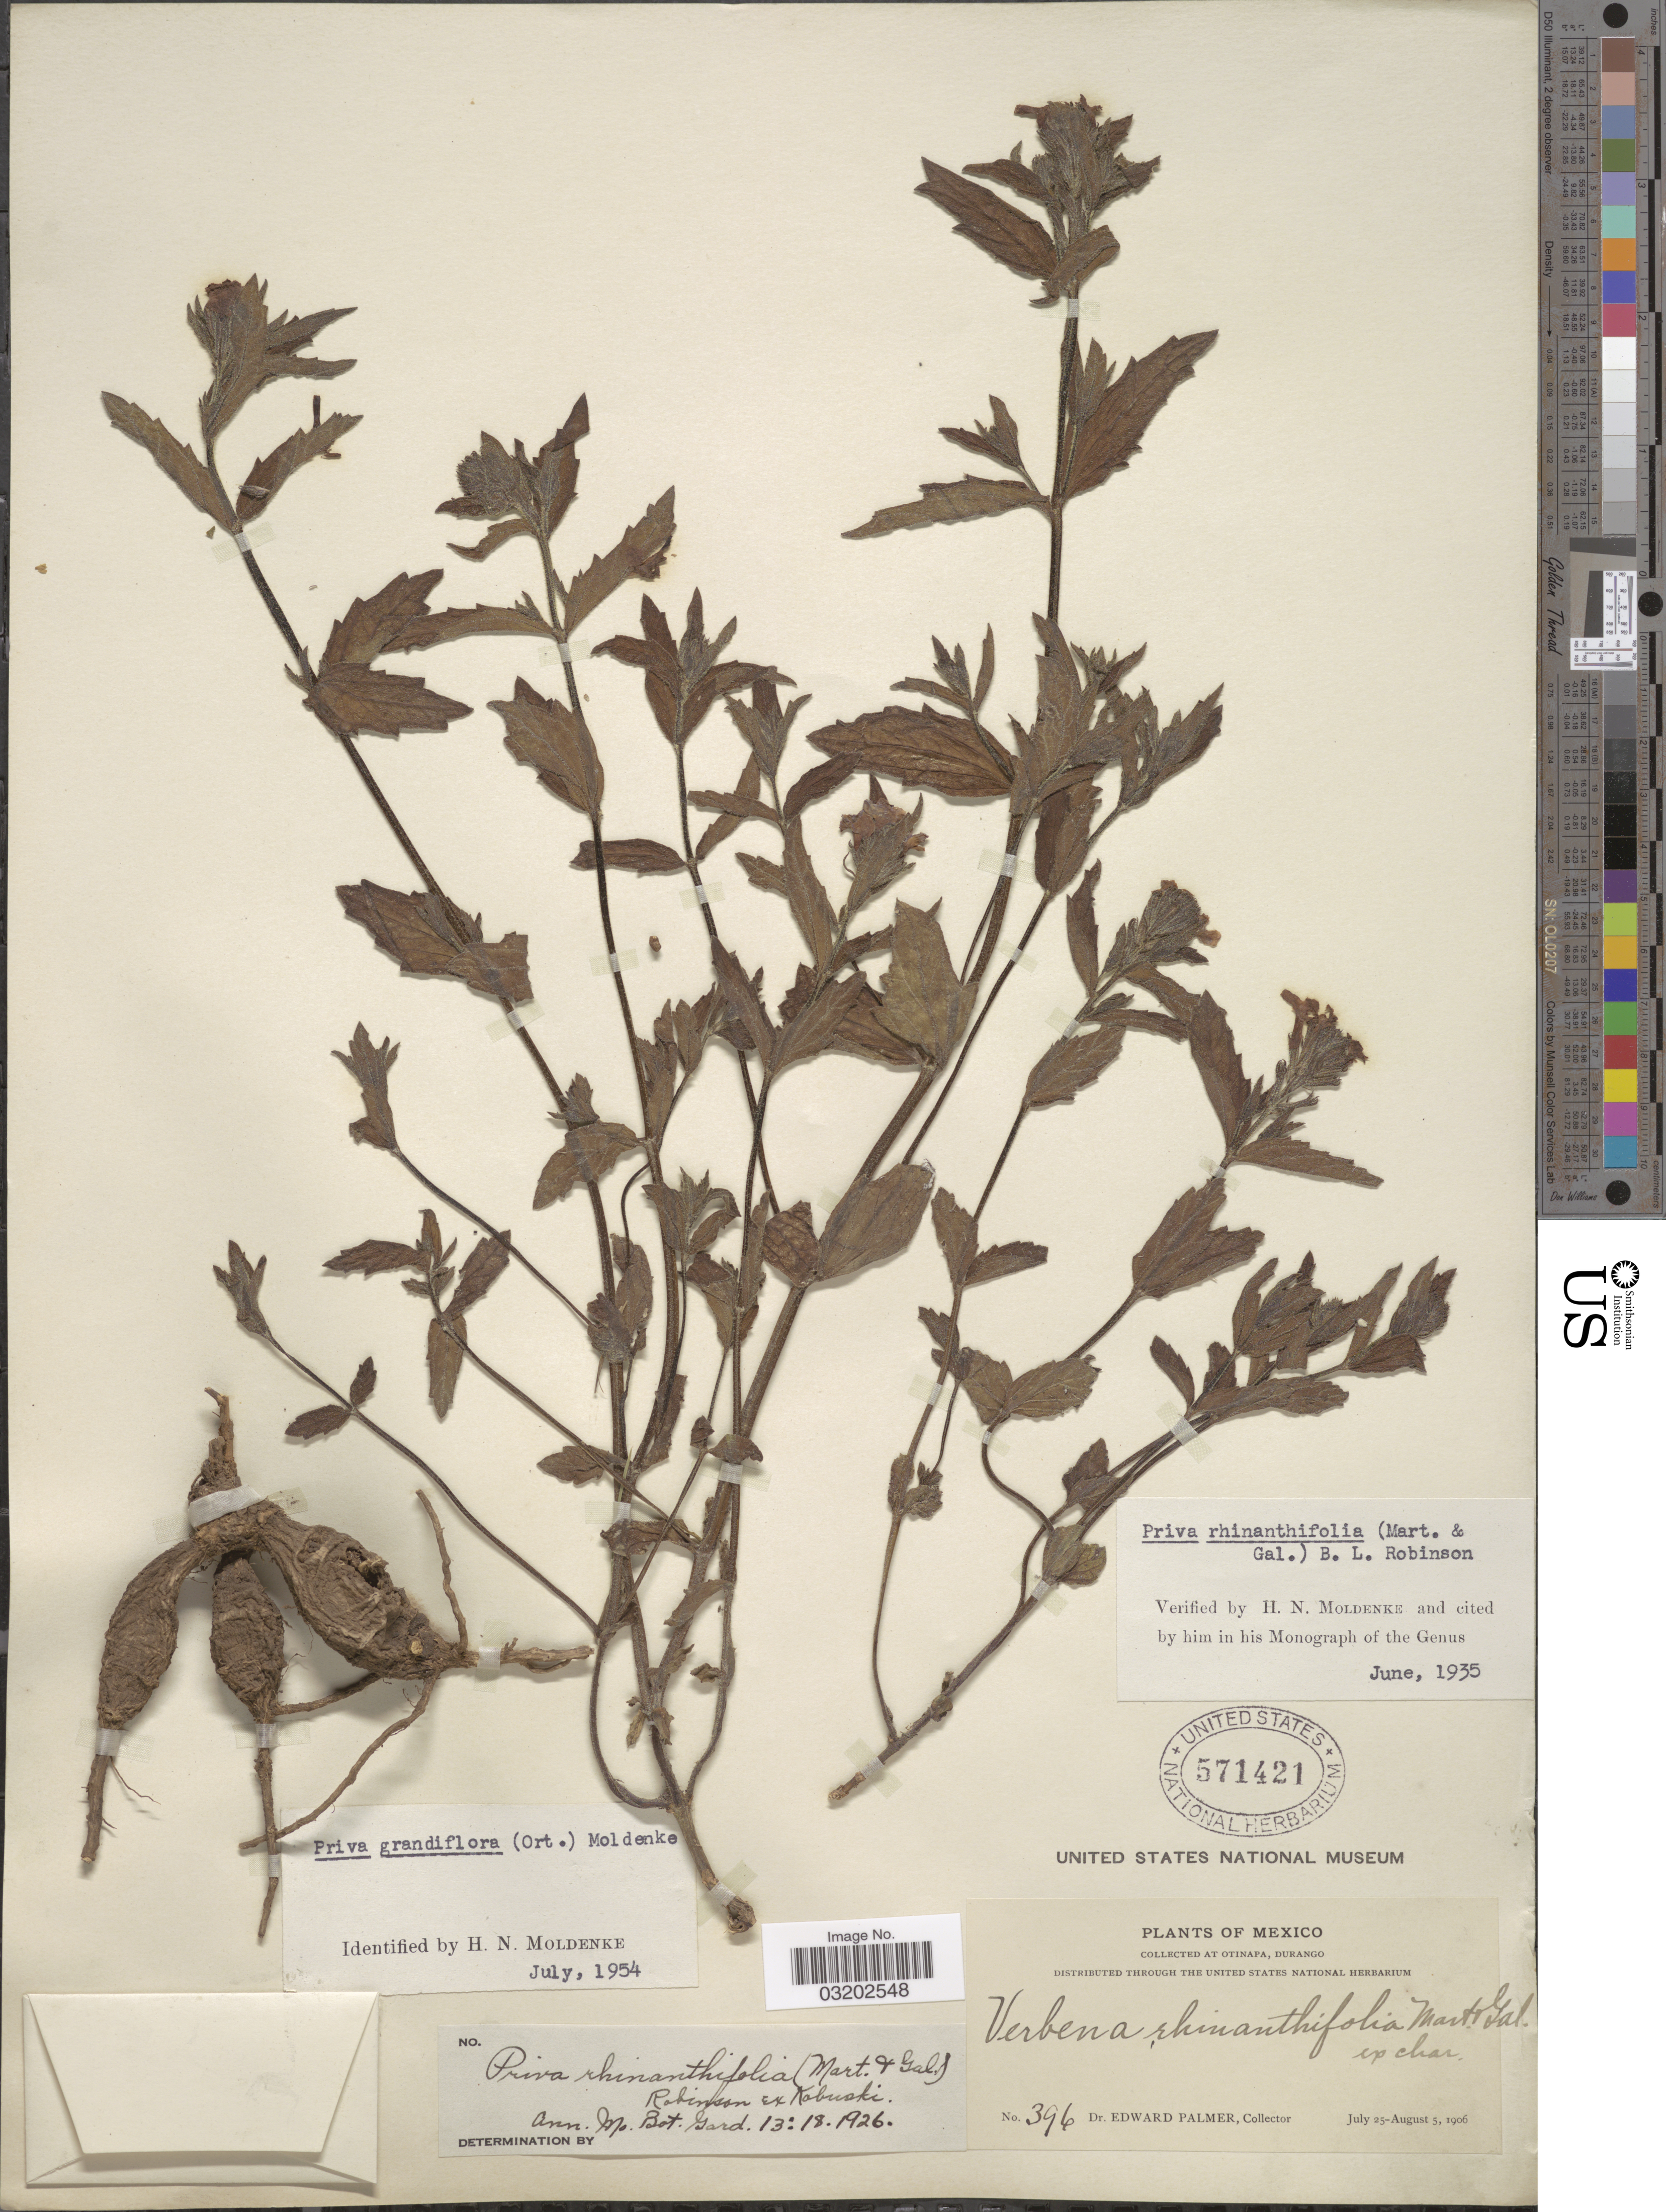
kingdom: Plantae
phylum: Tracheophyta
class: Magnoliopsida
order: Lamiales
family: Verbenaceae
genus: Priva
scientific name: Priva grandiflora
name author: Moldenke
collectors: E. Palmer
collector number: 396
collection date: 1906-07-25/1906-08-05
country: Mexico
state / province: Durango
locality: At Otinapa.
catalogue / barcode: US 571421